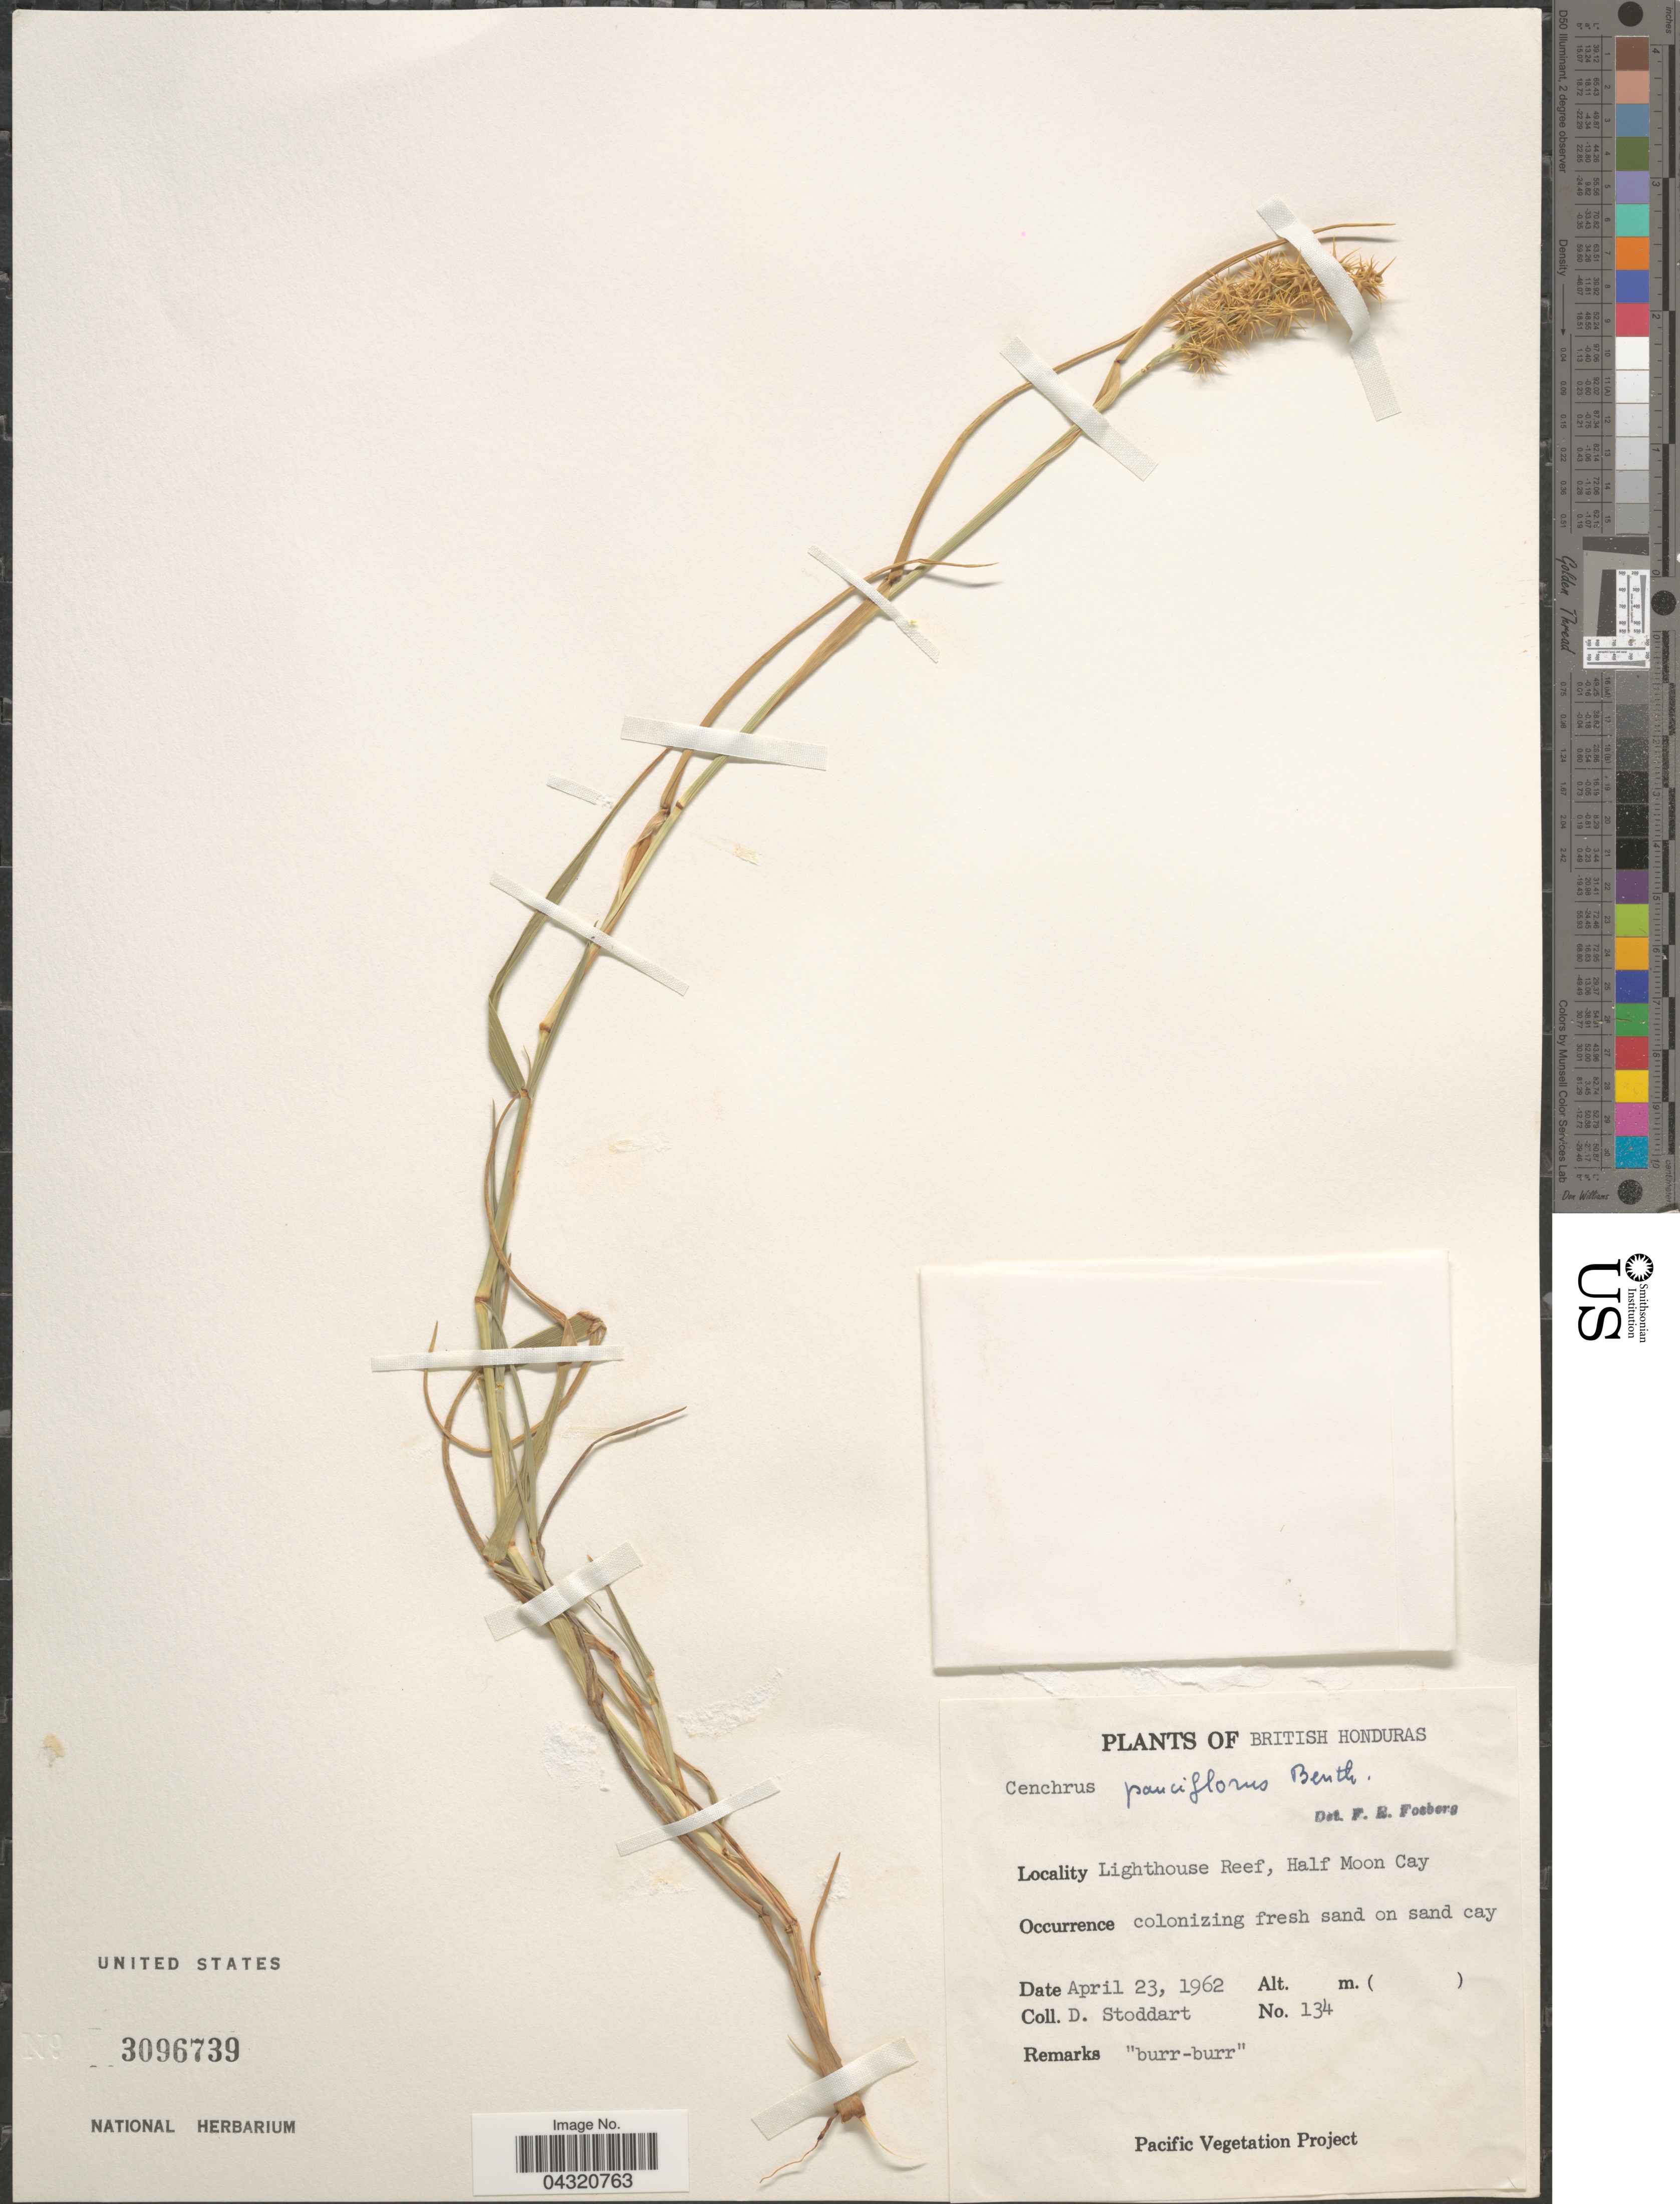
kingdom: Plantae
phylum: Tracheophyta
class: Liliopsida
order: Poales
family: Poaceae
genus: Cenchrus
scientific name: Cenchrus spinifex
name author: Cav.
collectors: D. Stoddart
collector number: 134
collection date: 1962-04-23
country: Belize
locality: British Honduras. Lighthouse Reef, Half Moon Cay.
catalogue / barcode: US 3096739